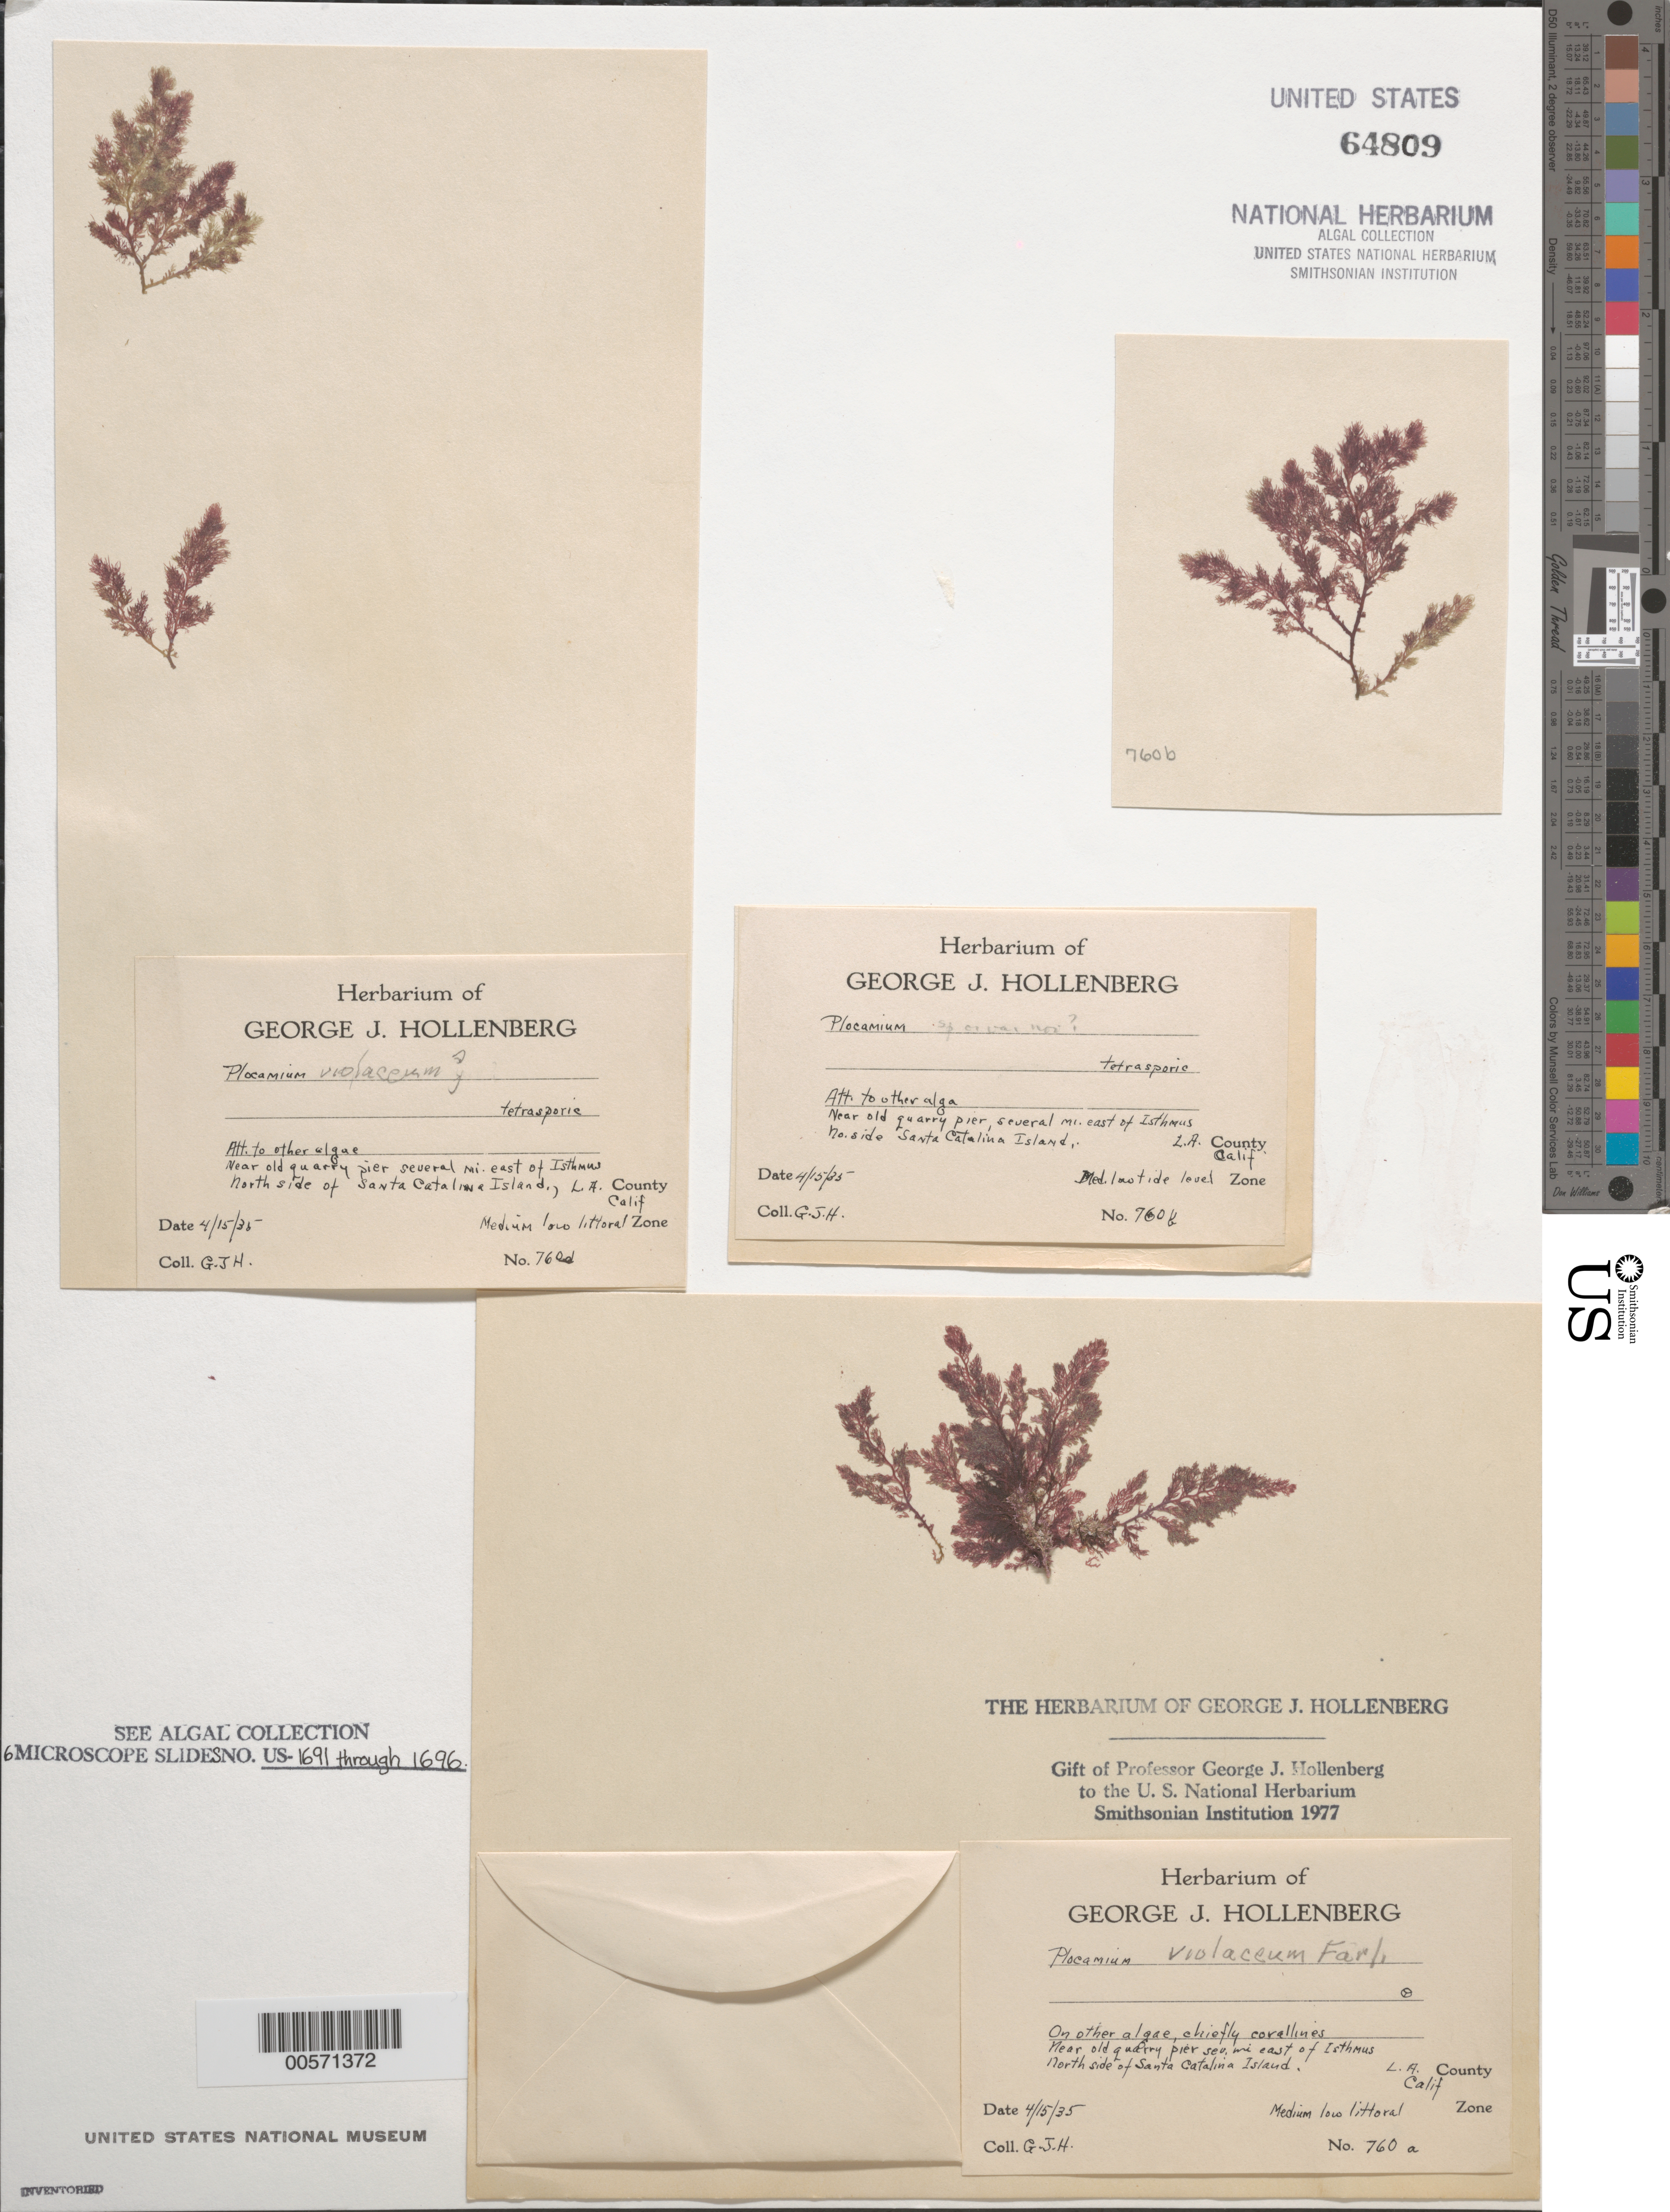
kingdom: Plantae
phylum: Rhodophyta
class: Florideophyceae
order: Plocamiales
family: Plocamiaceae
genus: Plocamium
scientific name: Plocamium violaceum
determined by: Hollenberg, George J.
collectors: G. Hollenberg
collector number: GJH 760A & GJH 760B & GJH 760D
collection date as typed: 15 Apr 1935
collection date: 1935-04-15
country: United States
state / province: California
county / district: Los Angeles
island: Santa Catalina Island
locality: East of Isthmus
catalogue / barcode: US 64809